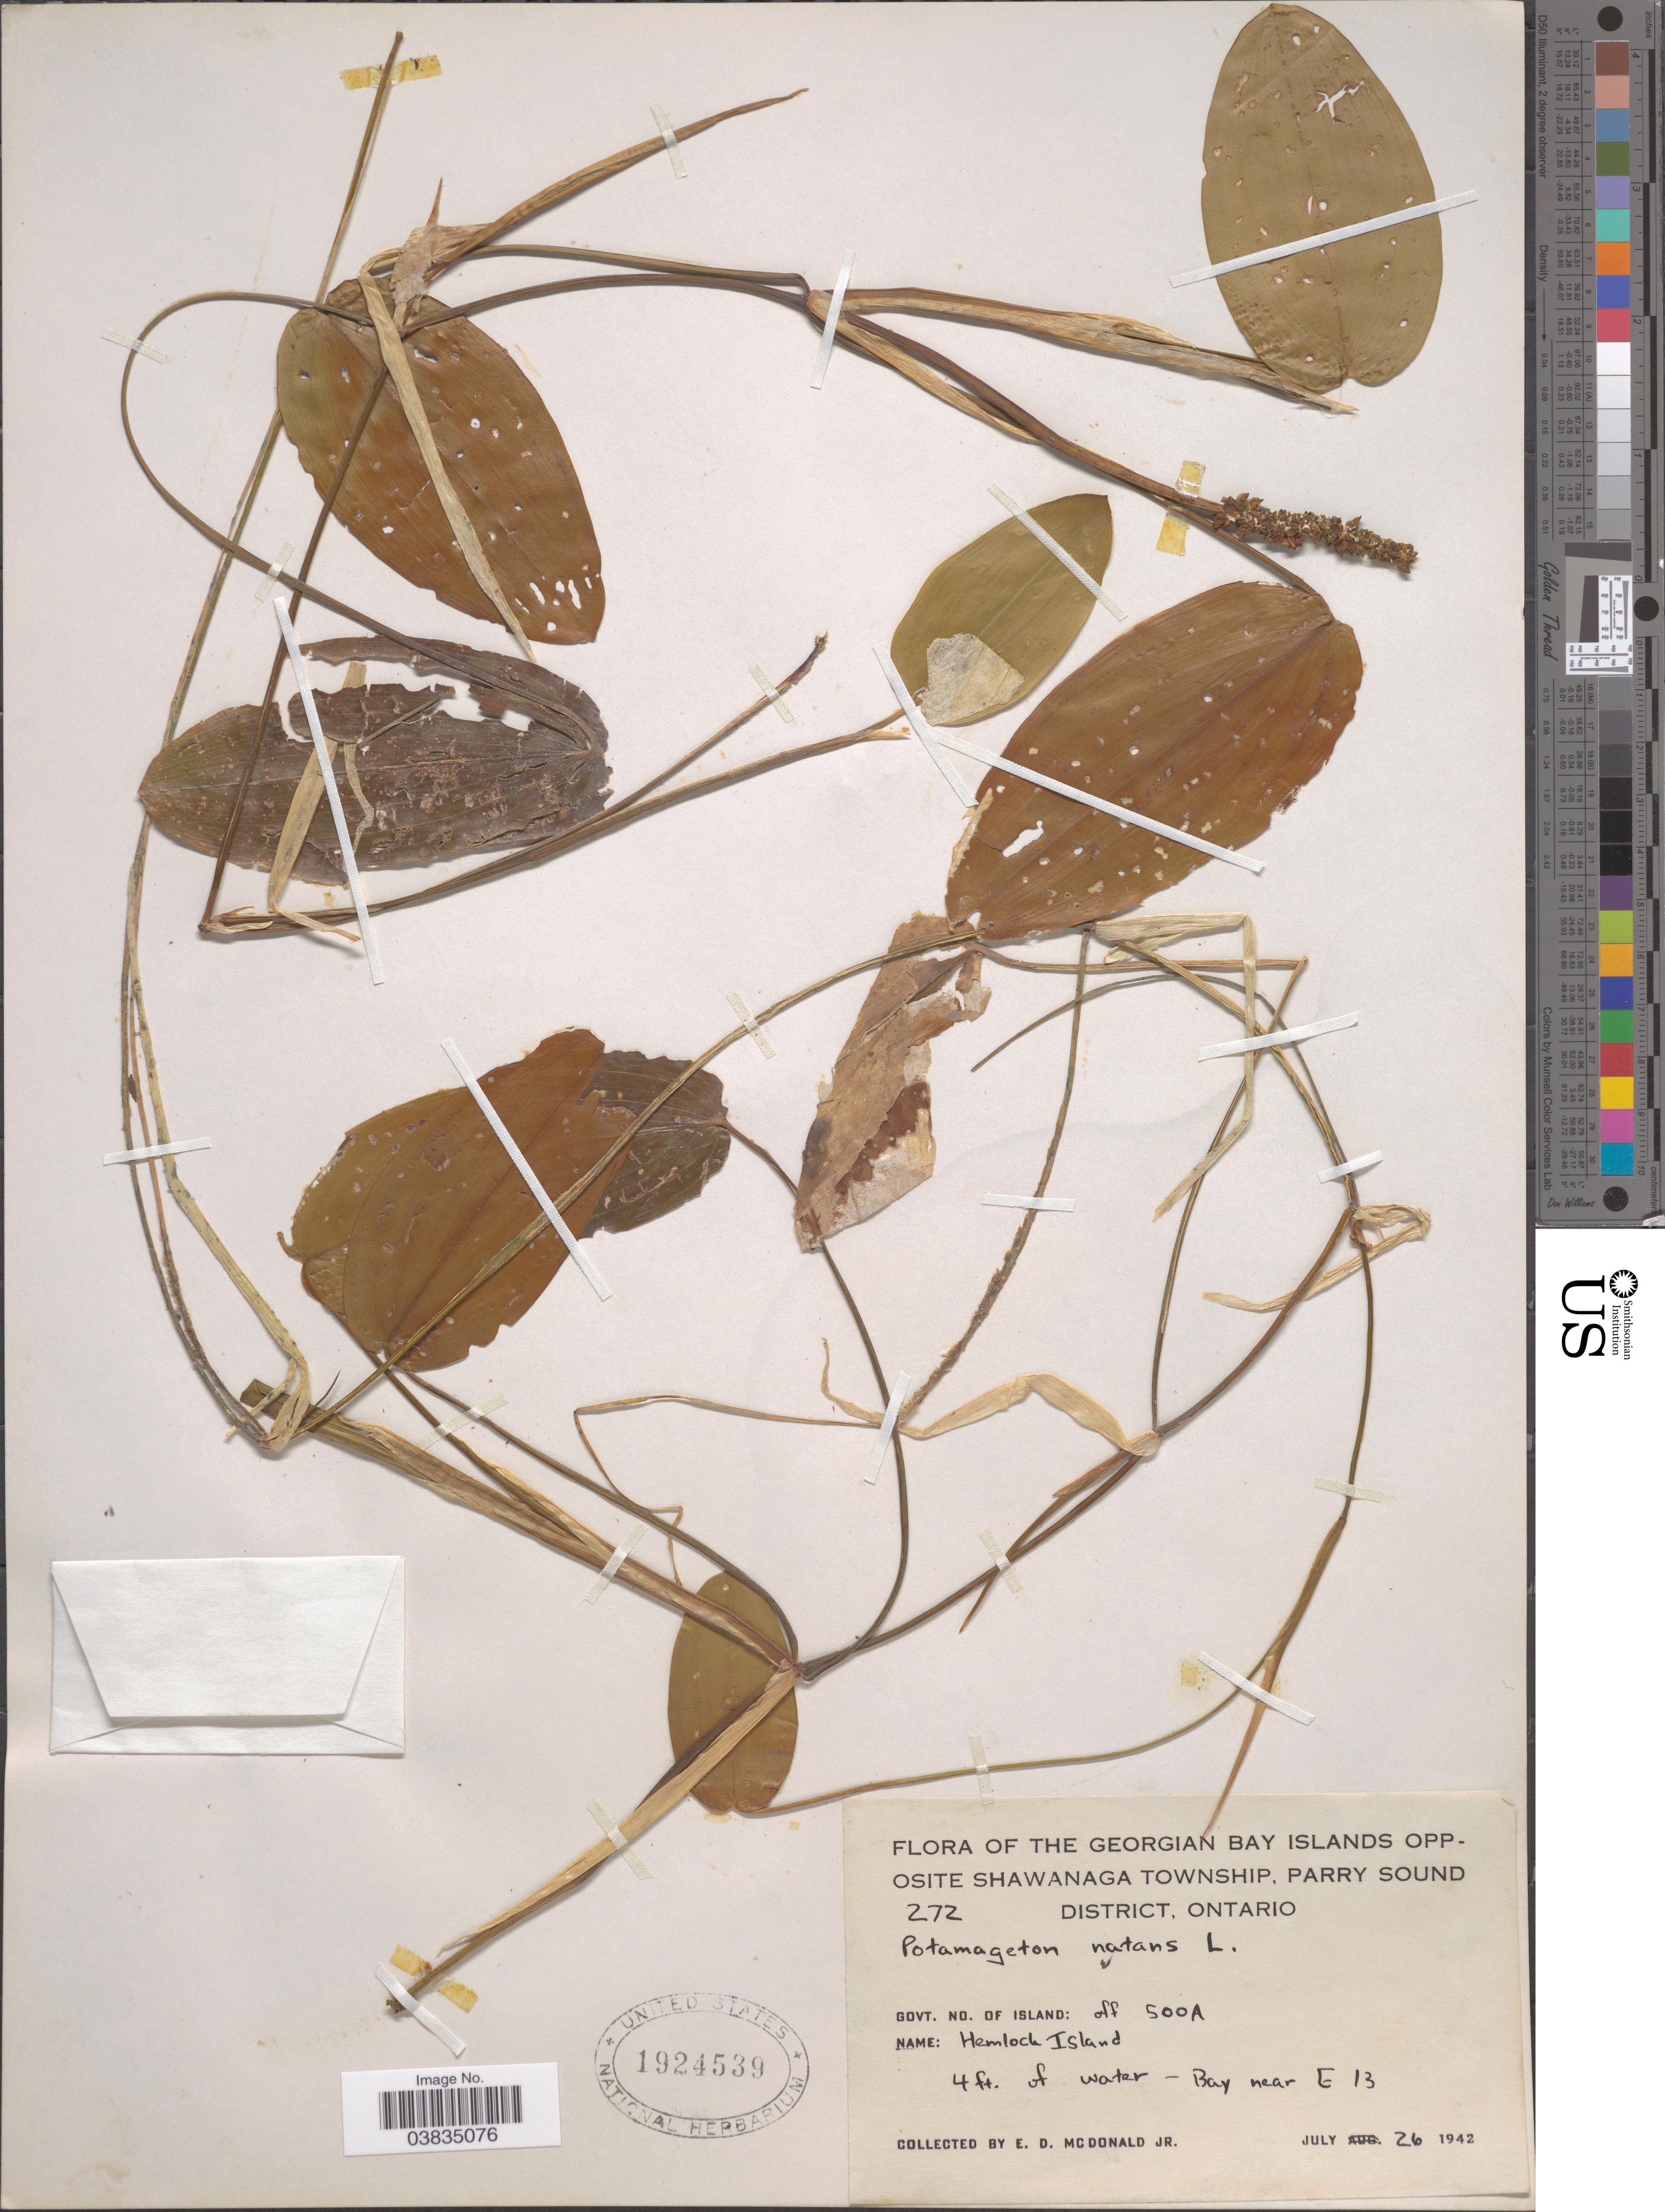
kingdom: Plantae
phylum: Tracheophyta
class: Liliopsida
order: Alismatales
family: Potamogetonaceae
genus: Potamogeton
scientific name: Potamogeton natans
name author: L.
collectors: E. D. McDonald Jr.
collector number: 272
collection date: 1942-07-26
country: Canada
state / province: Ontario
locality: Georgian Bay Islands Opposite Shawanaga Township, Parry Sound District. Govt. no of island: off 500A. Hemlock Island. Bay near E13.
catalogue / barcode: US 1924539